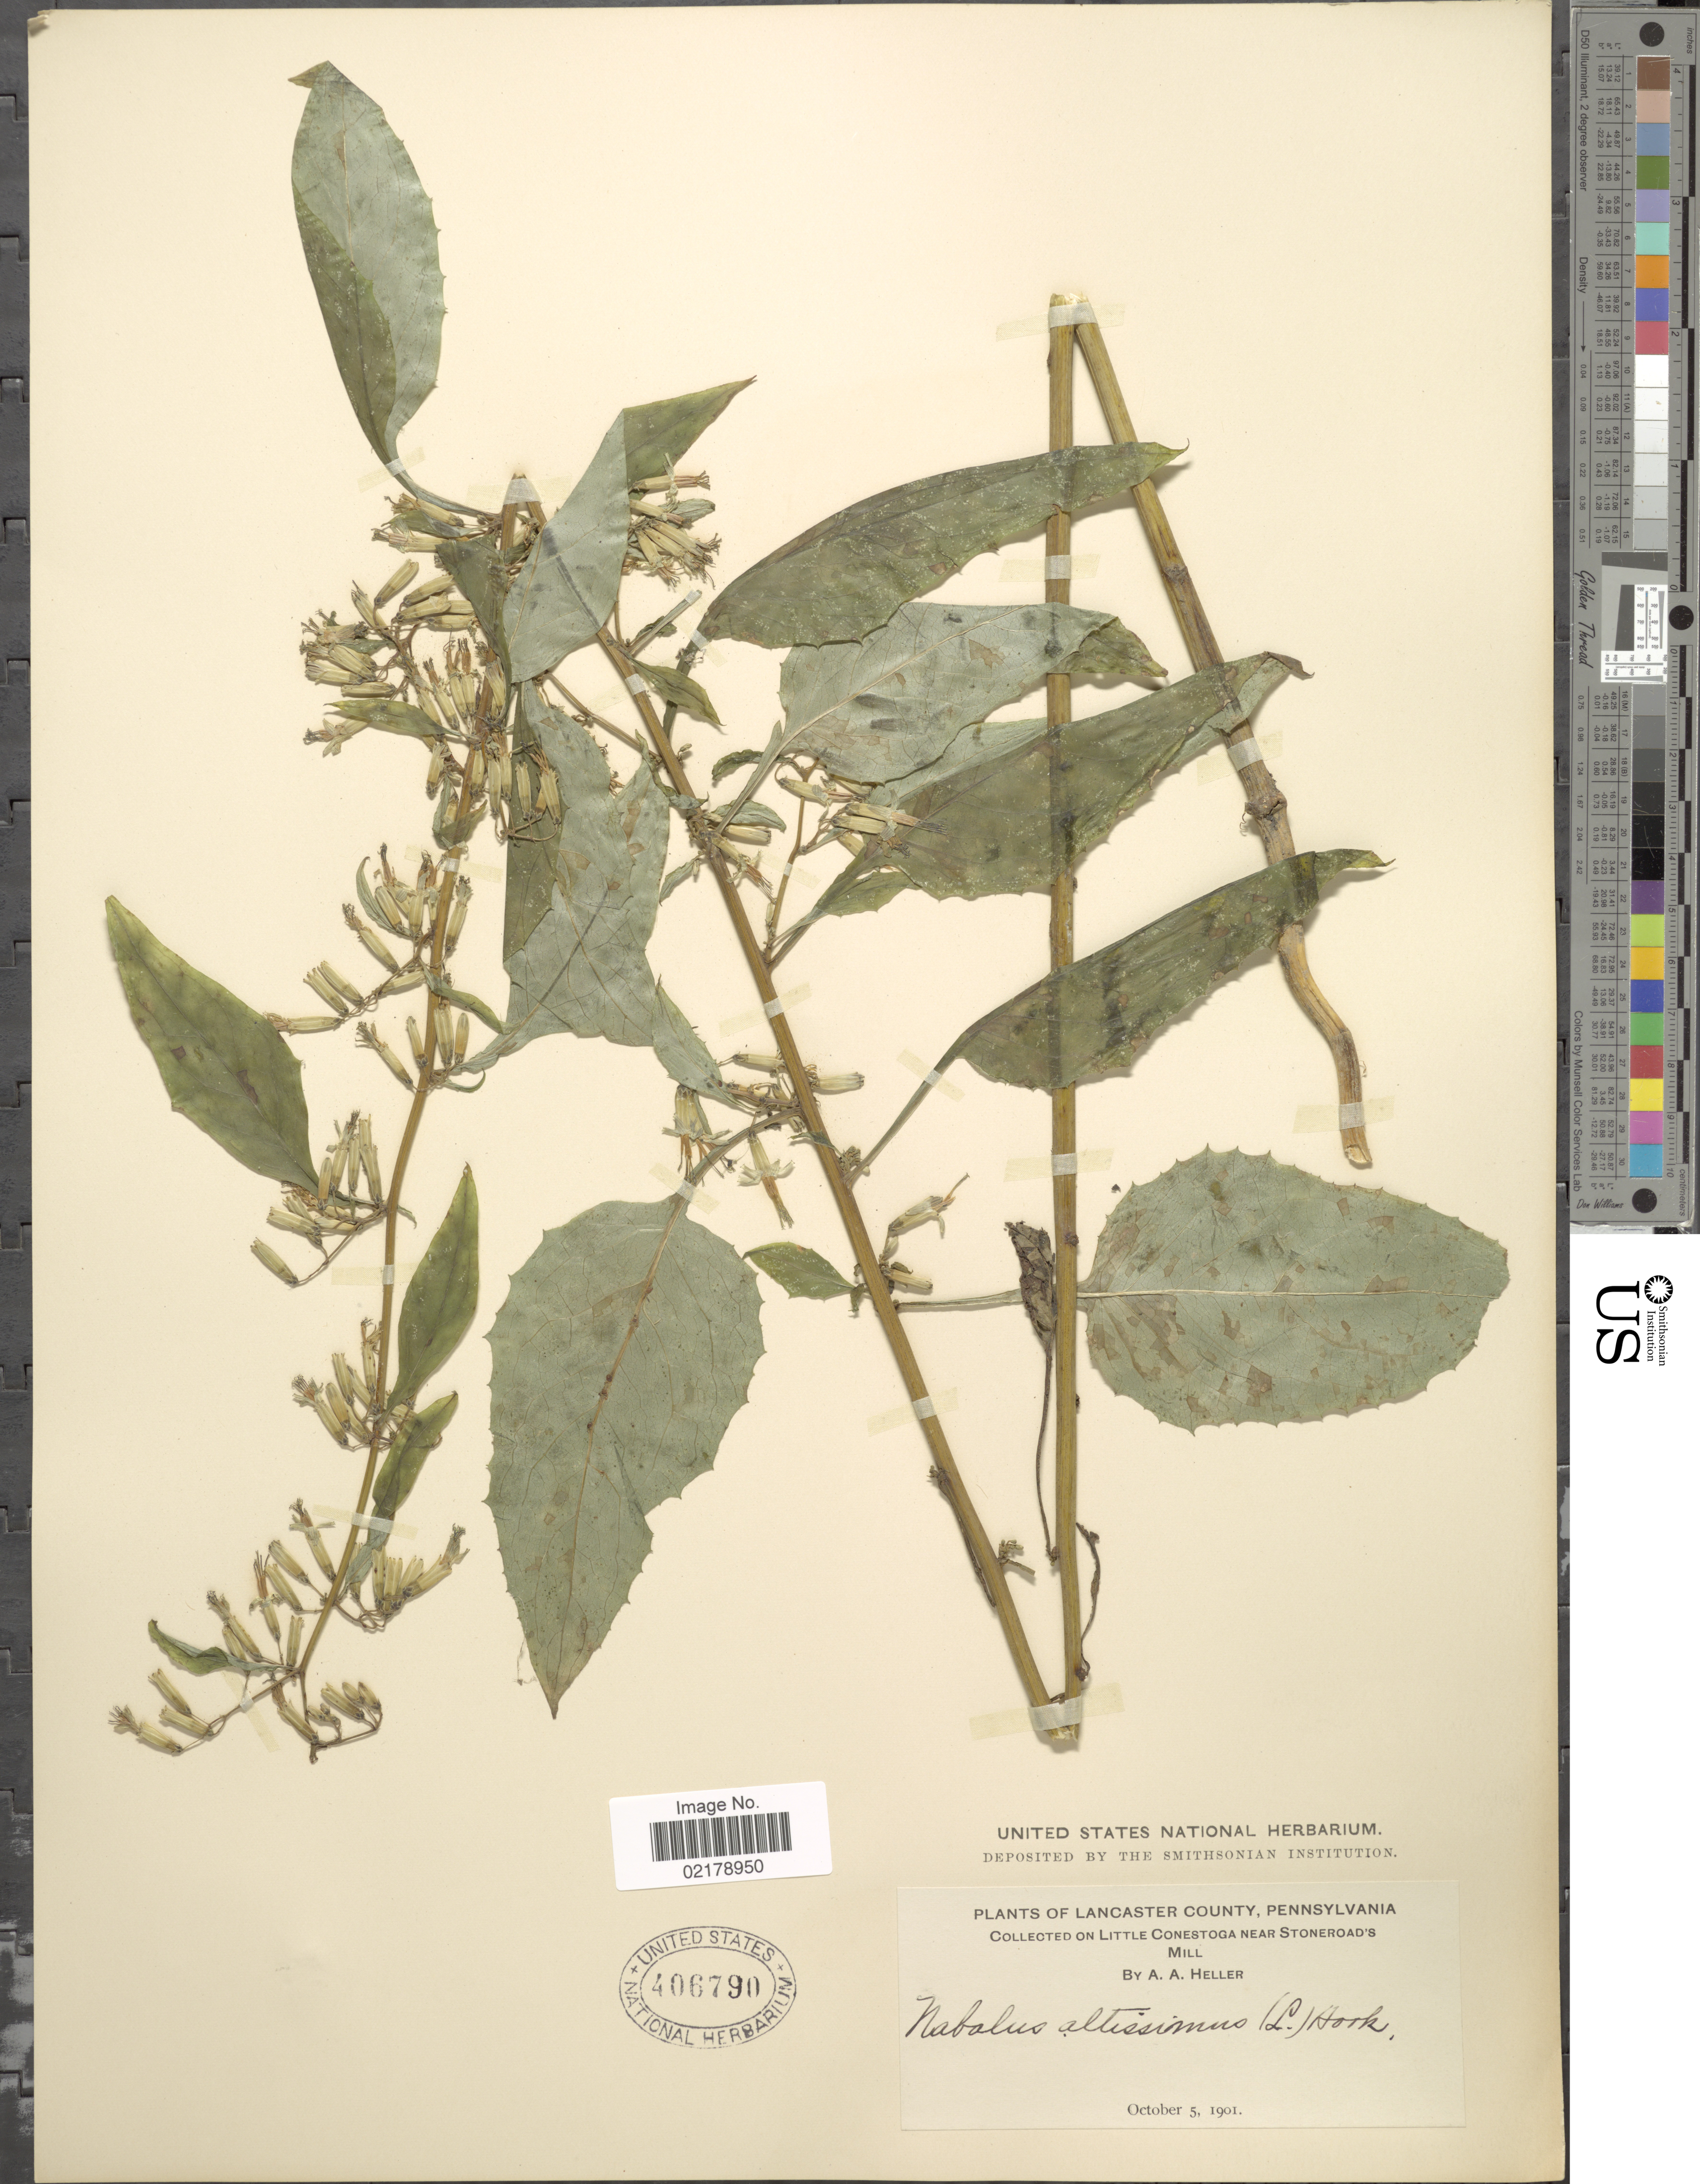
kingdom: Plantae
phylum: Tracheophyta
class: Magnoliopsida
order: Asterales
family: Asteraceae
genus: Nabalus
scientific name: Nabalus altissimus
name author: (L.) Hook.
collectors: A. A. Heller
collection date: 1901-10-05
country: United States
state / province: Pennsylvania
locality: Lancaster County, On Little Conestoga near Stoneroad's Mill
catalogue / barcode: US 406790